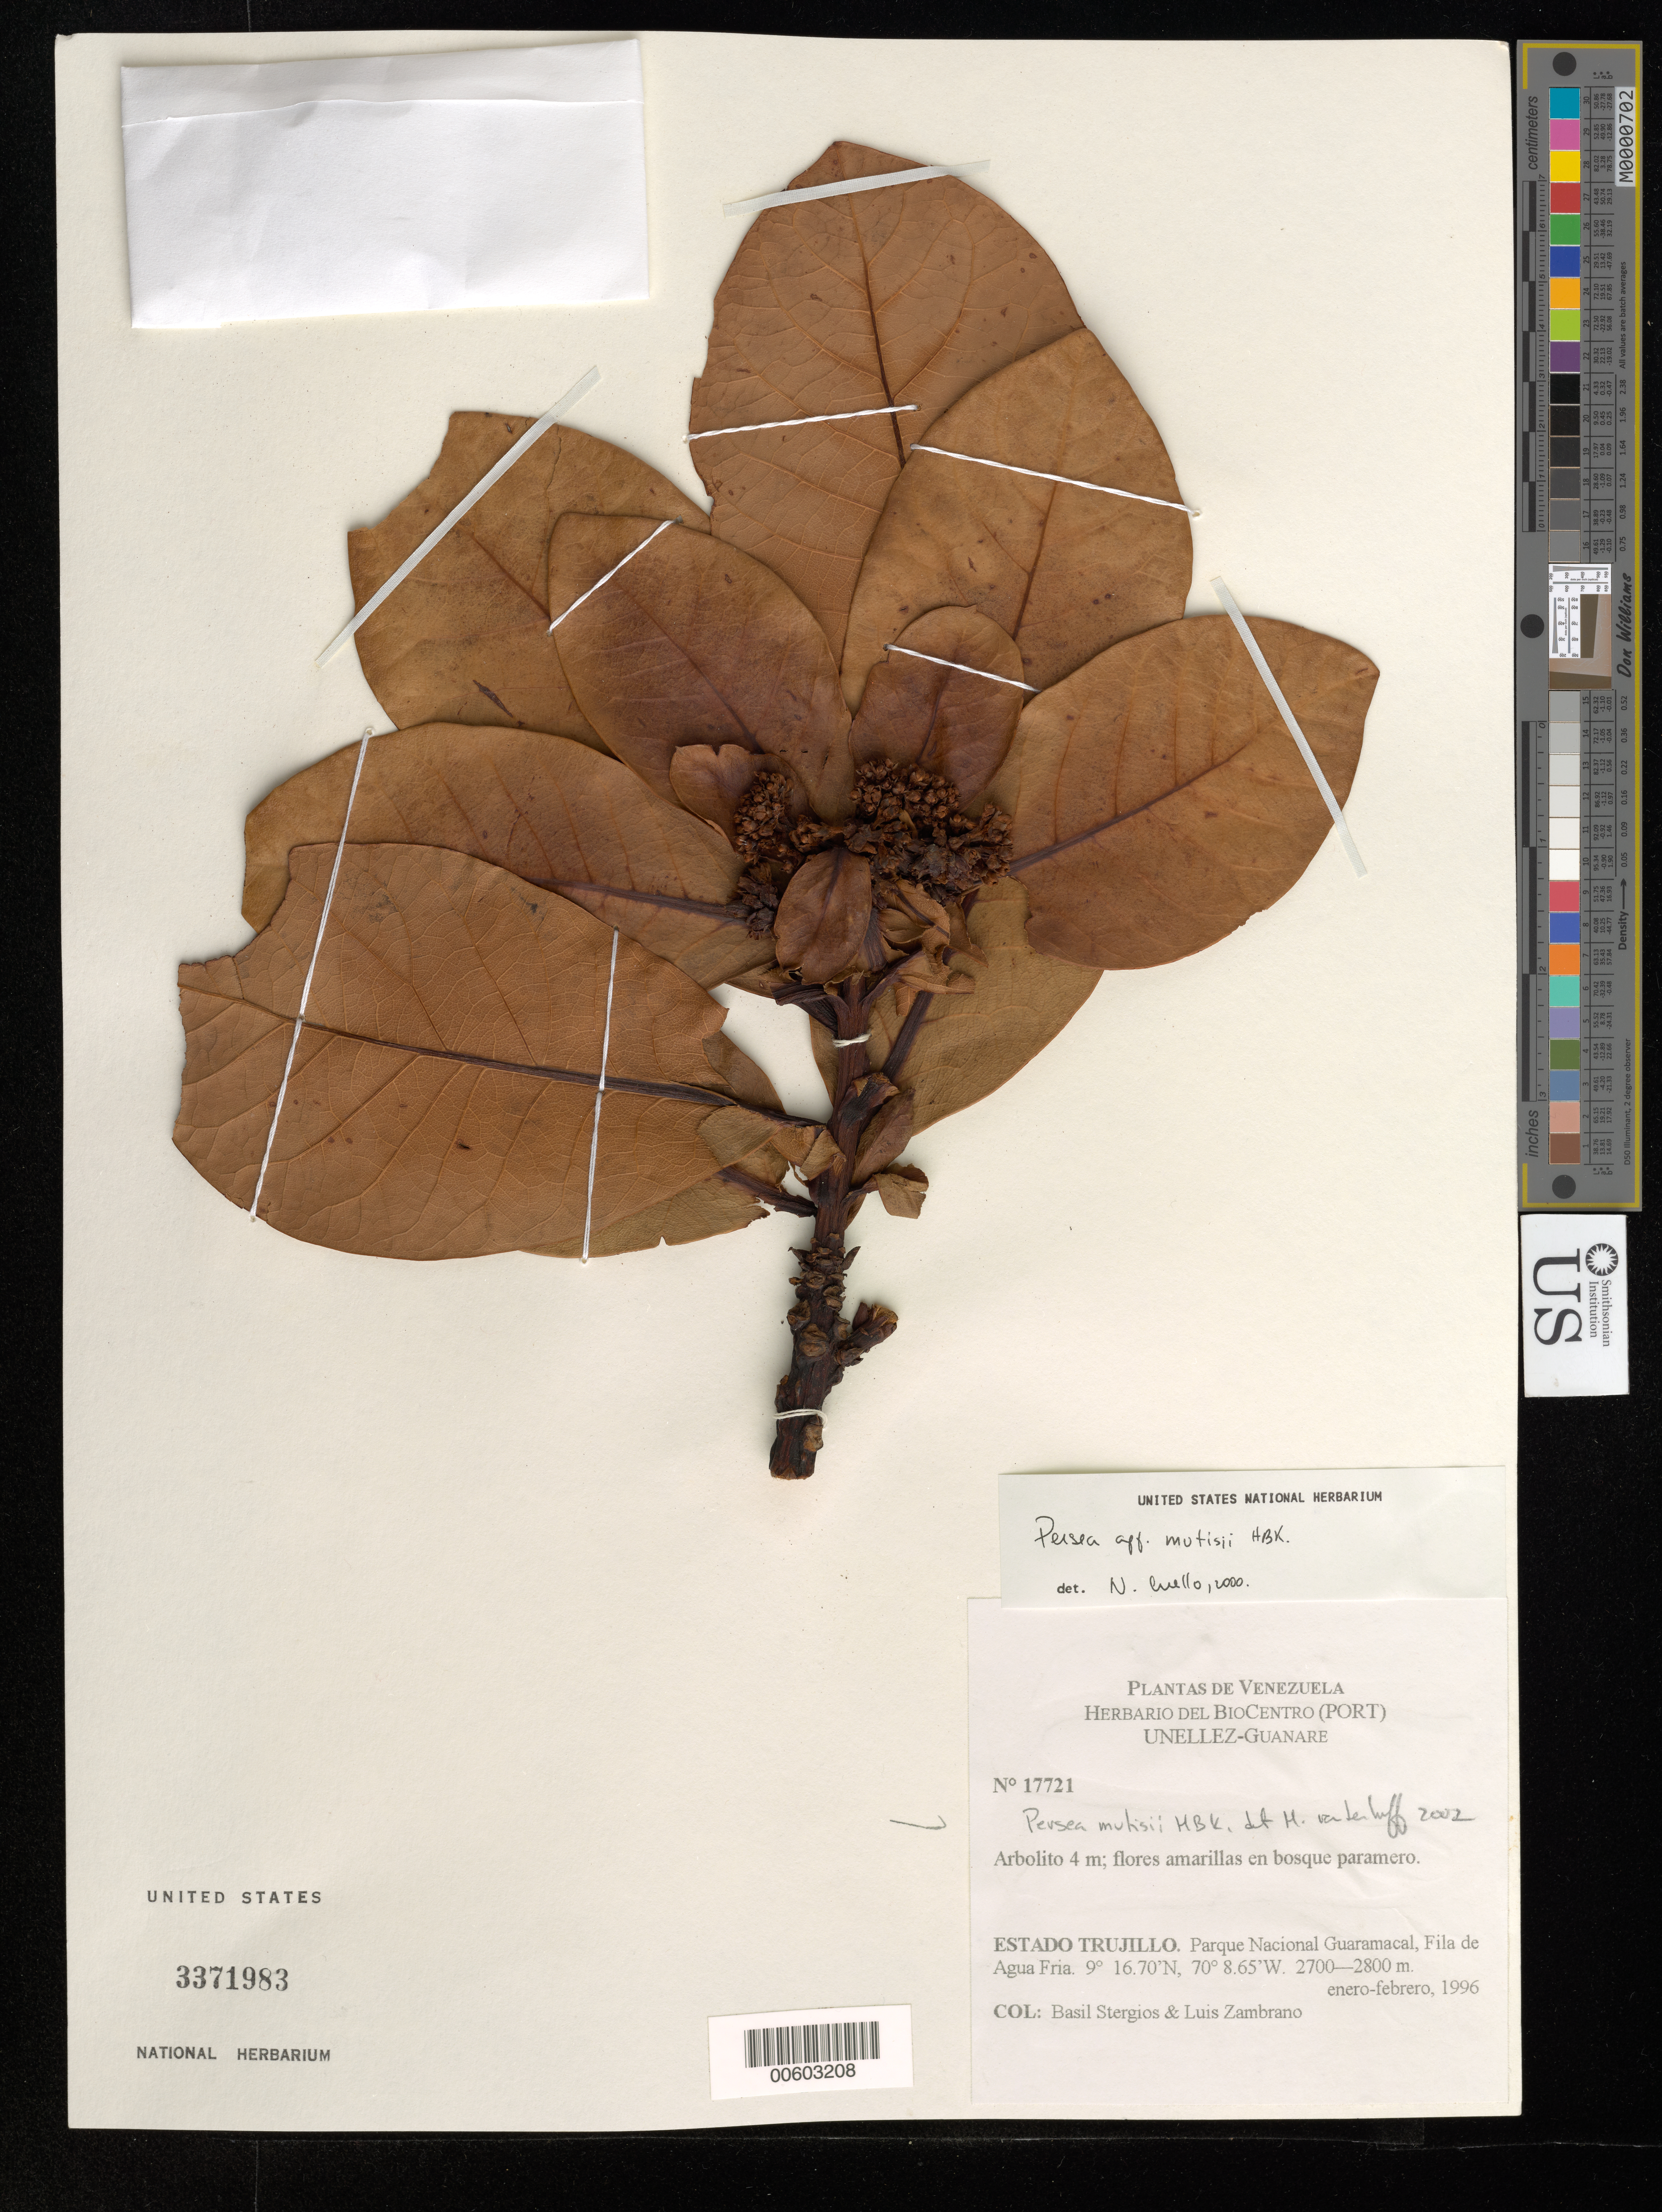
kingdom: Plantae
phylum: Tracheophyta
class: Magnoliopsida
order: Laurales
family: Lauraceae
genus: Persea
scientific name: Persea mutisii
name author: Kunth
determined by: van der Werff, H., (MO), Missouri Botanical Garden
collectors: B. G. Stergios & L. Zambrano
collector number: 17721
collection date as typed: Jan 1996 to -- Feb 1996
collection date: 1996-01/1996-02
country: Venezuela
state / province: Trujillo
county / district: Boconó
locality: Parque Nacional Guaramacal, Fila de Agua Fria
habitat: Bosque paramero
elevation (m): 2700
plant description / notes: MO, PORT, US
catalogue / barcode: US 3371983